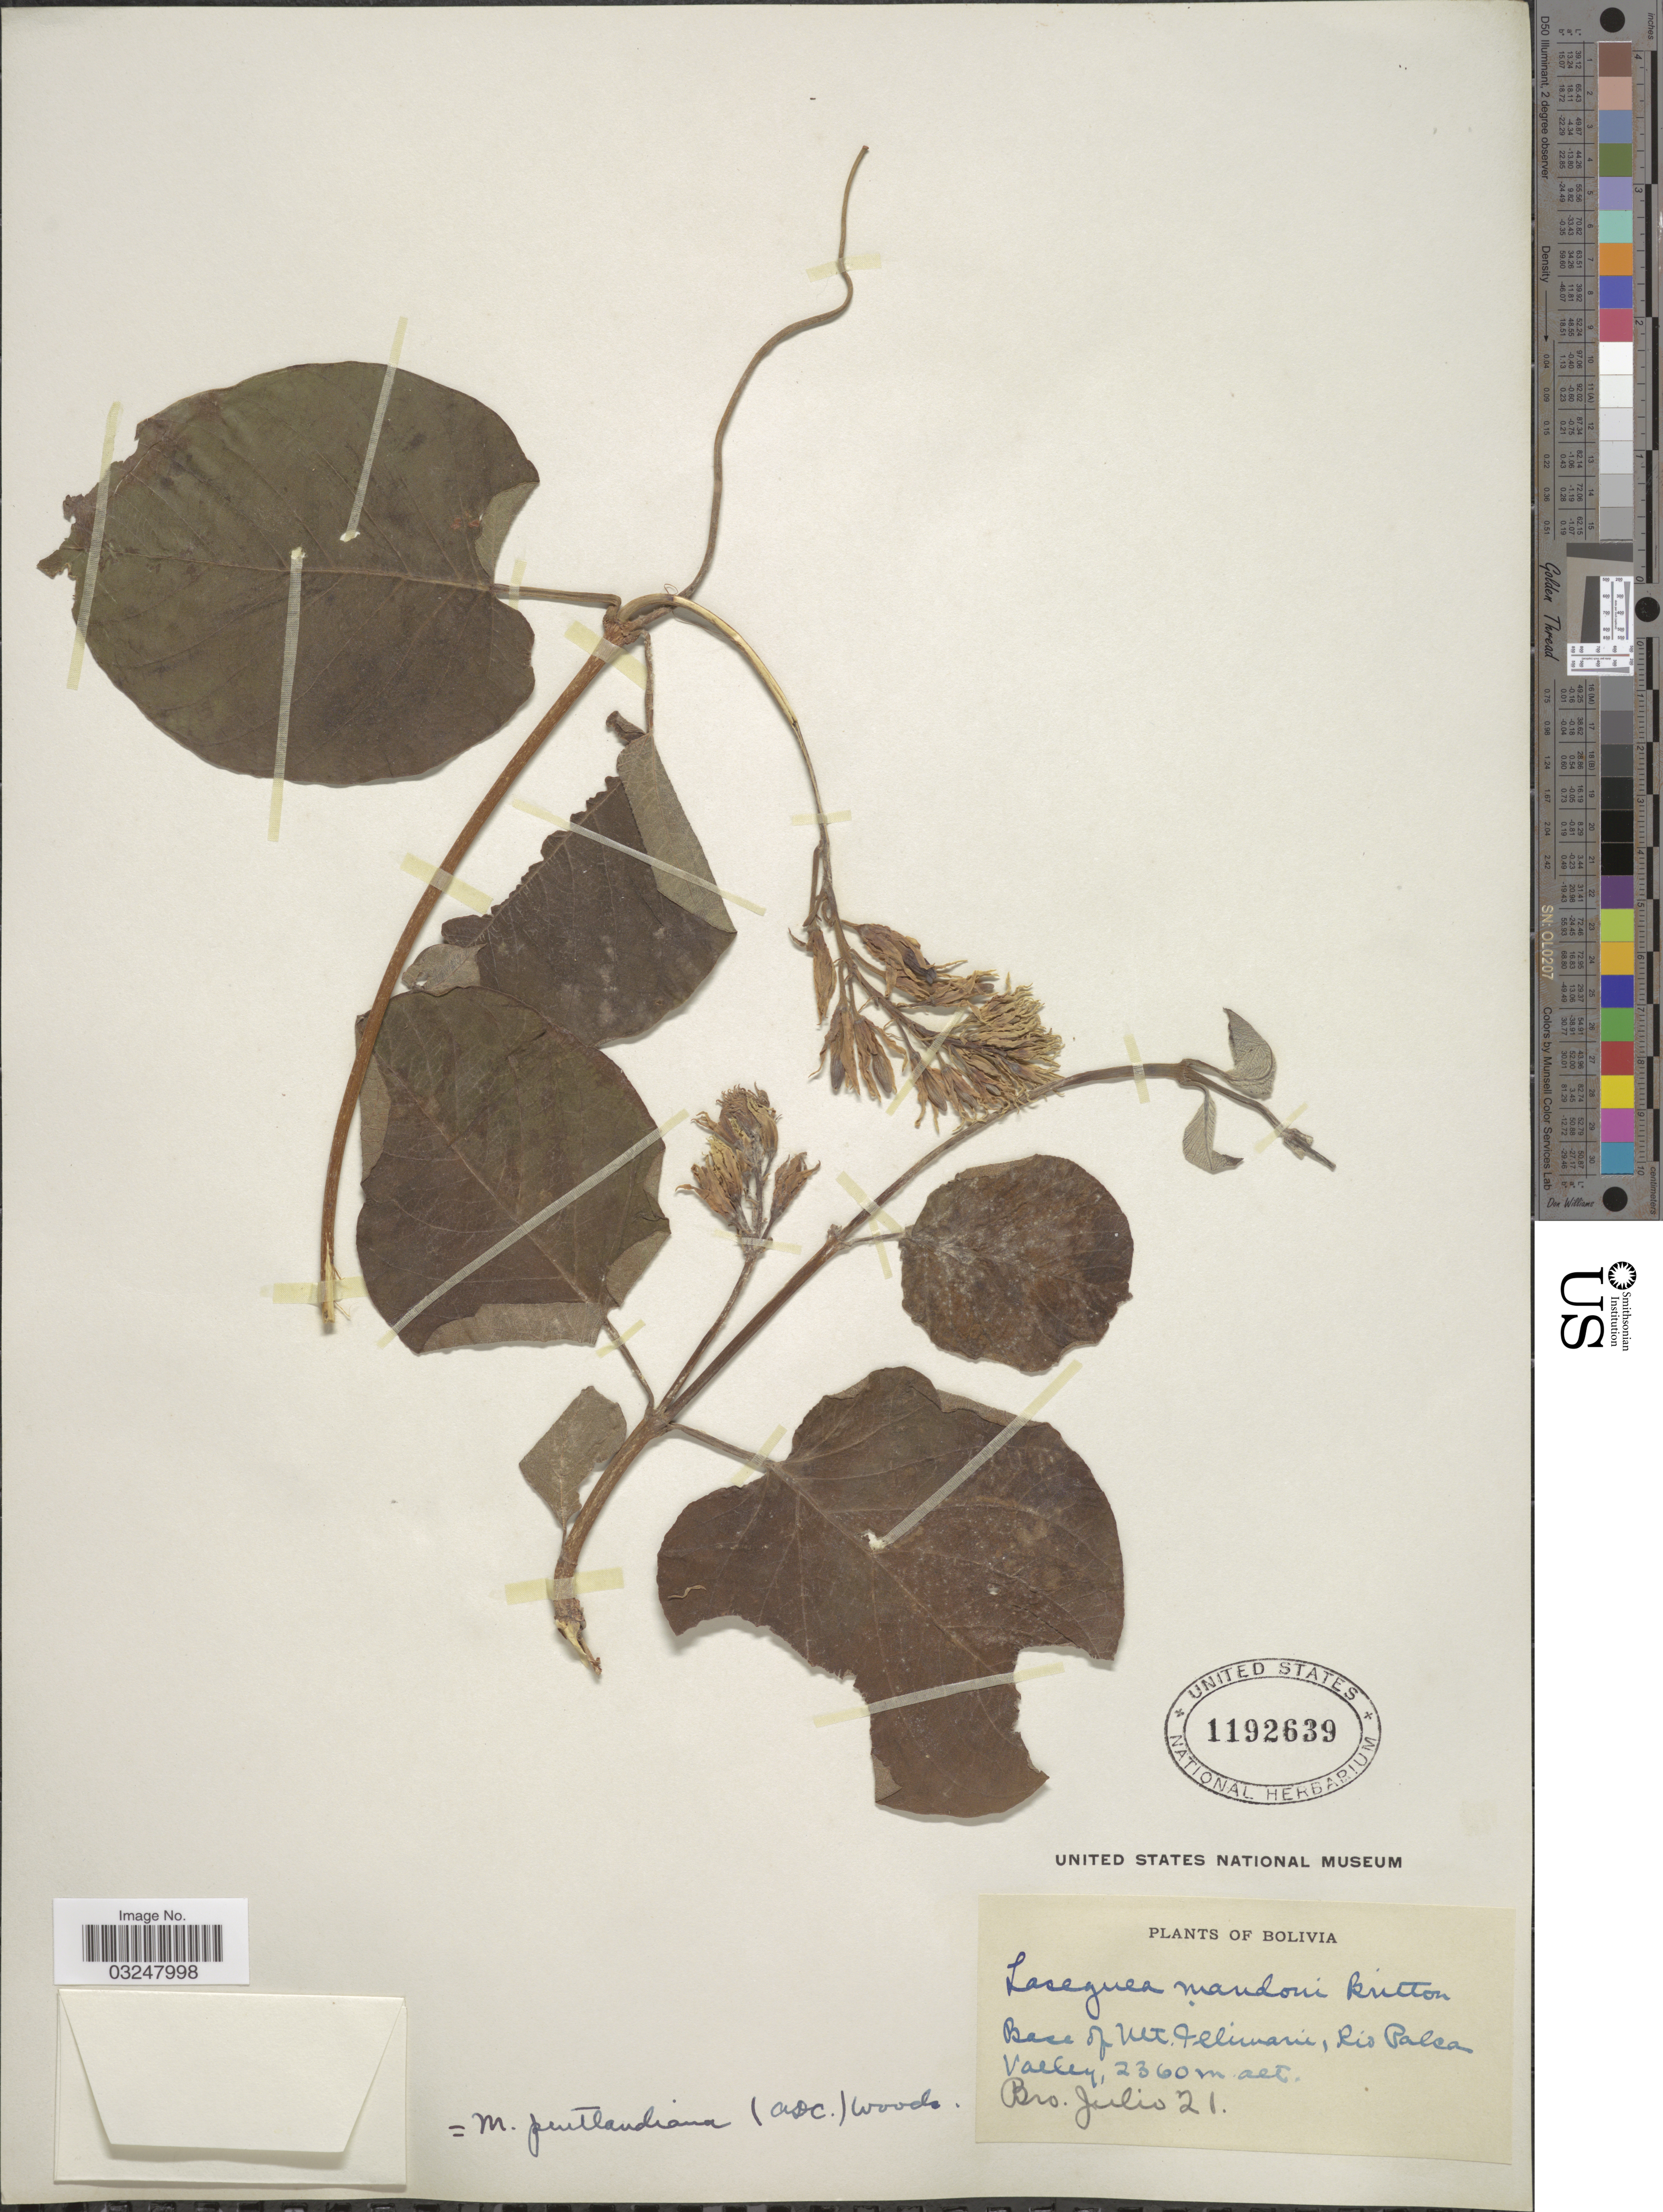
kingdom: Plantae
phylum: Tracheophyta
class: Magnoliopsida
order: Gentianales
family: Apocynaceae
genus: Mandevilla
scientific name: Mandevilla pentlandiana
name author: (DC.) Woodson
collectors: Bro. Julio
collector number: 21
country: Bolivia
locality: Base of Mt. Illimani, Rio Palca Valley.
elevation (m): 2360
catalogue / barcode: US 1192639